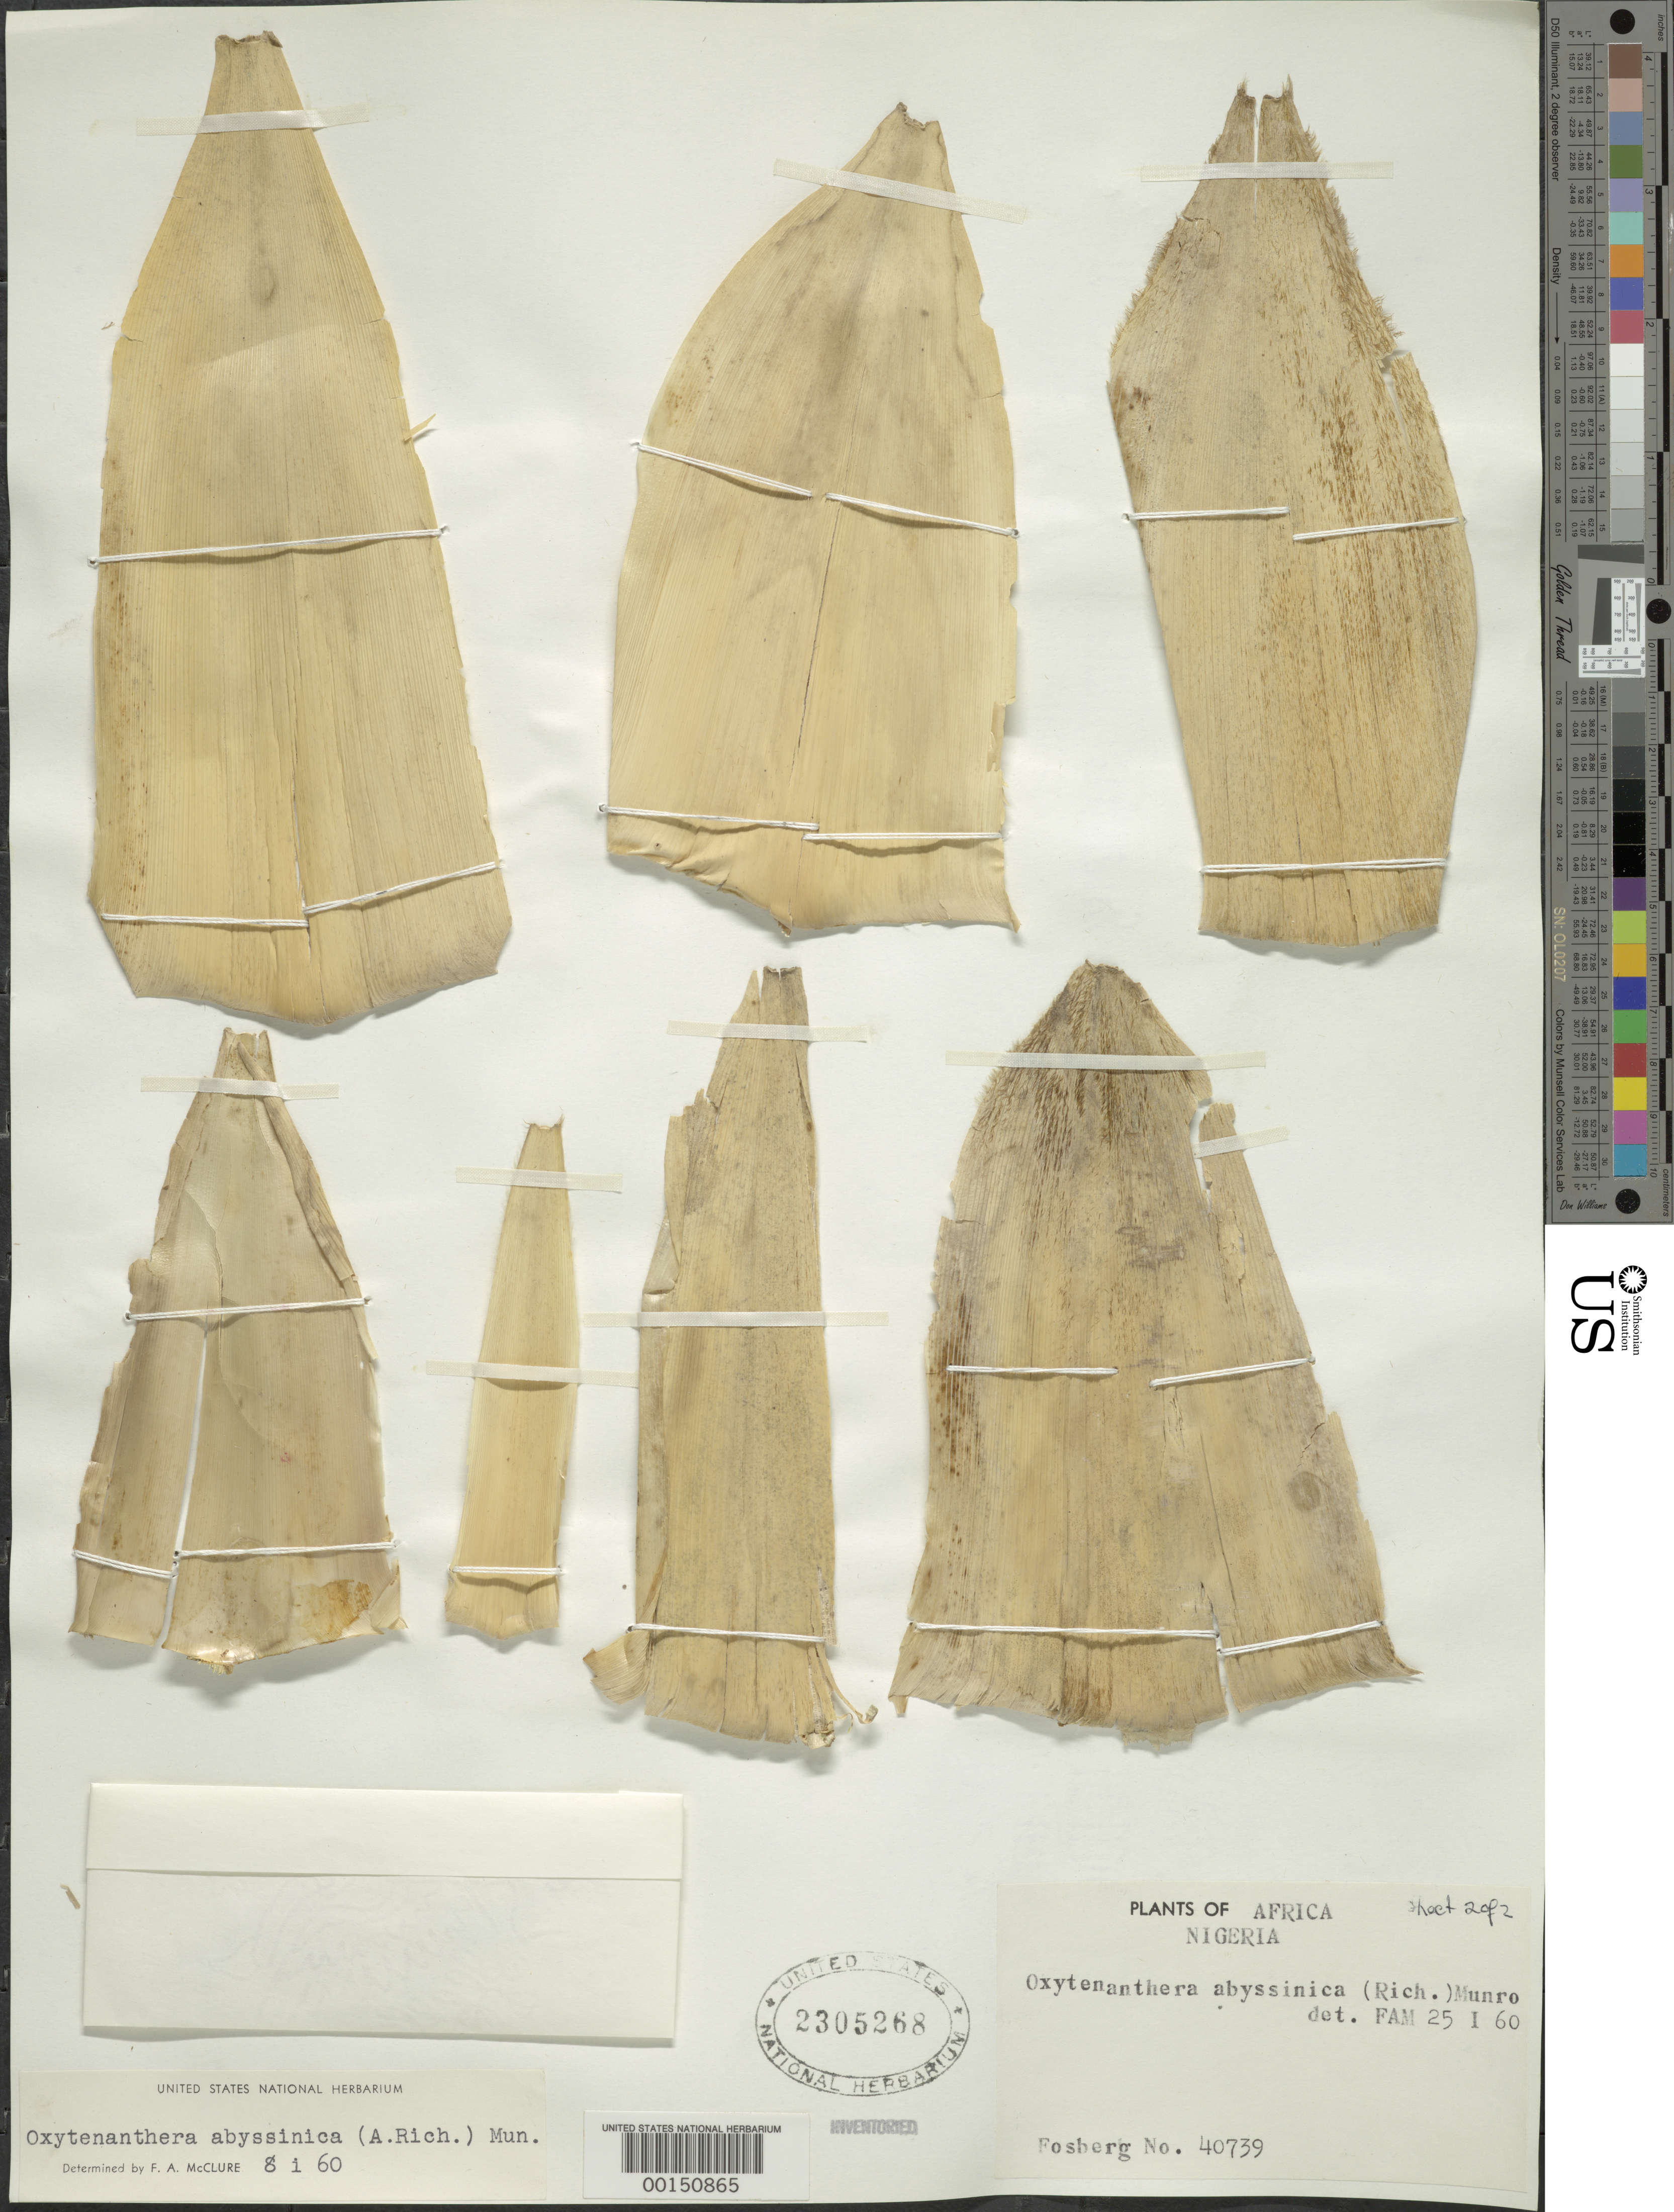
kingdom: Plantae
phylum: Tracheophyta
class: Liliopsida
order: Poales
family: Poaceae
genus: Oxytenanthera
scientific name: Oxytenanthera abyssinica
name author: (A. Rich.) Munro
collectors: F. R. Fosberg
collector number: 40739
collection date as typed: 04 Nov 1959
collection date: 1959-11-04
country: Nigeria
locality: Nassaguta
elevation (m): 1250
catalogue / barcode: US 2305268